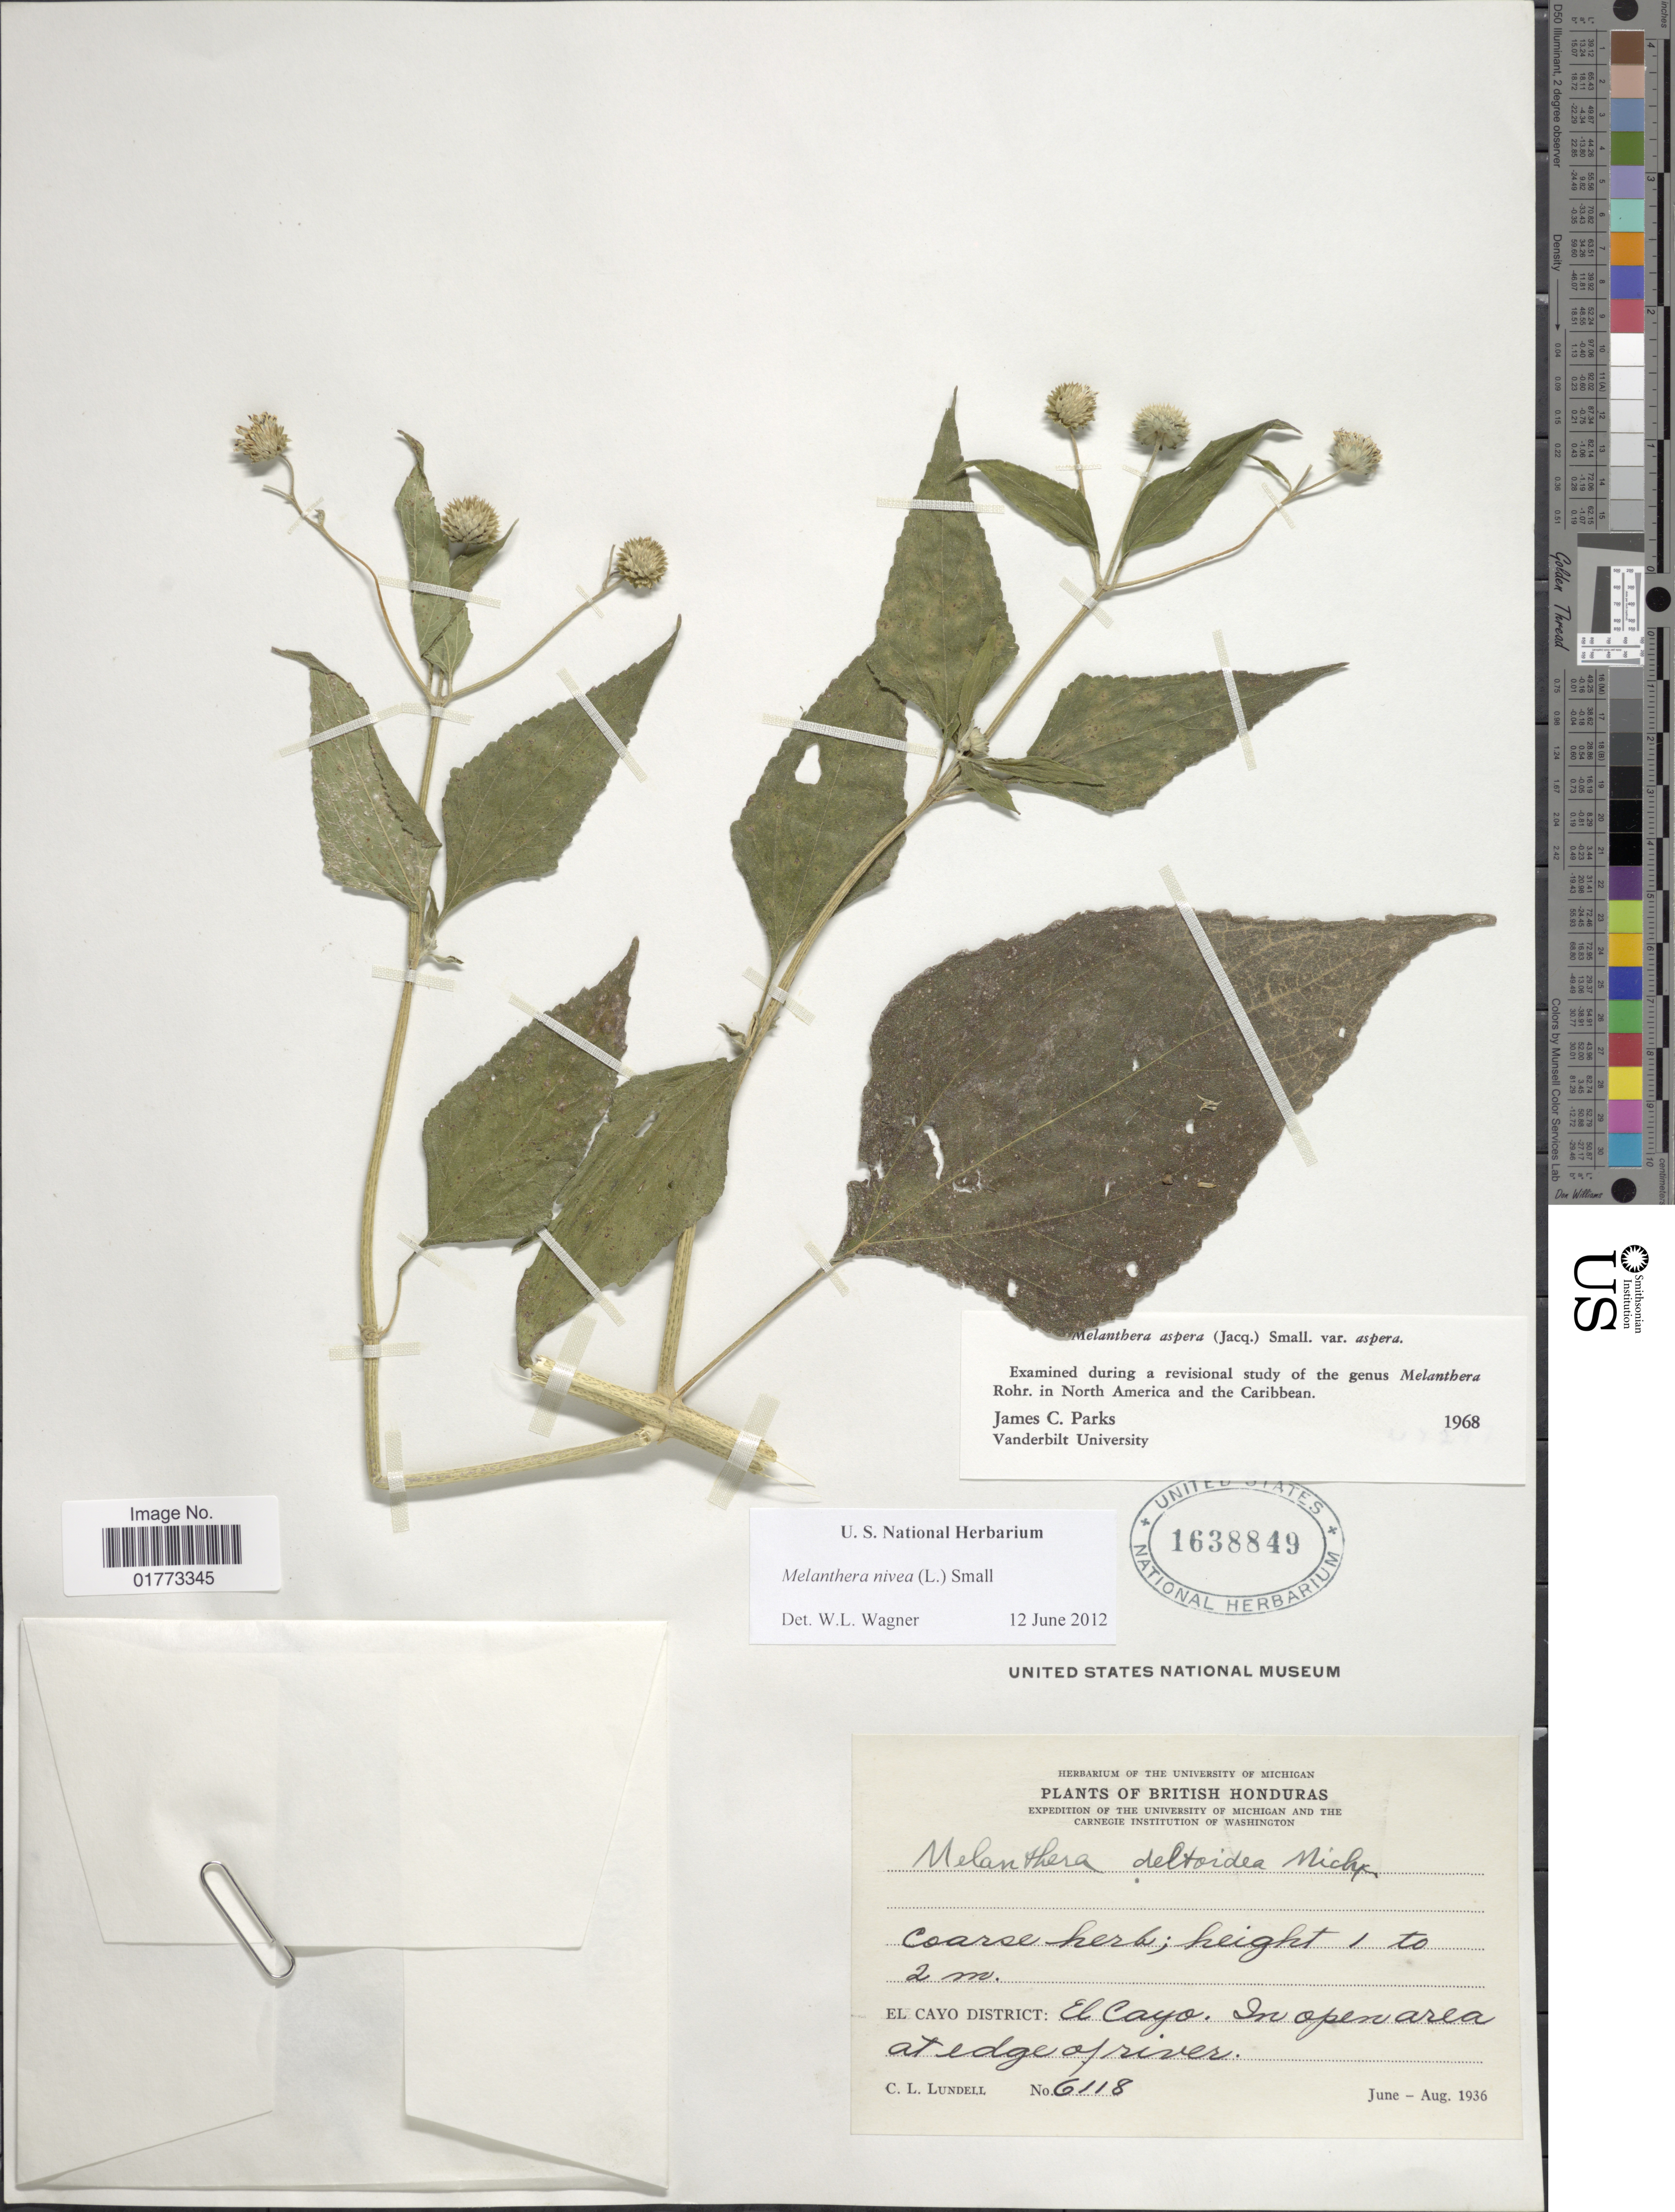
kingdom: Plantae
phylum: Tracheophyta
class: Magnoliopsida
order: Asterales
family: Asteraceae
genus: Melanthera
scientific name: Melanthera nivea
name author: (L.) Small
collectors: C. L. Lundell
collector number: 6118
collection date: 1936-06/1936-08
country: Belize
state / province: Cayo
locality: El Cayo District: El Cayo, In open area at edge of river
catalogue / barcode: US 1638849